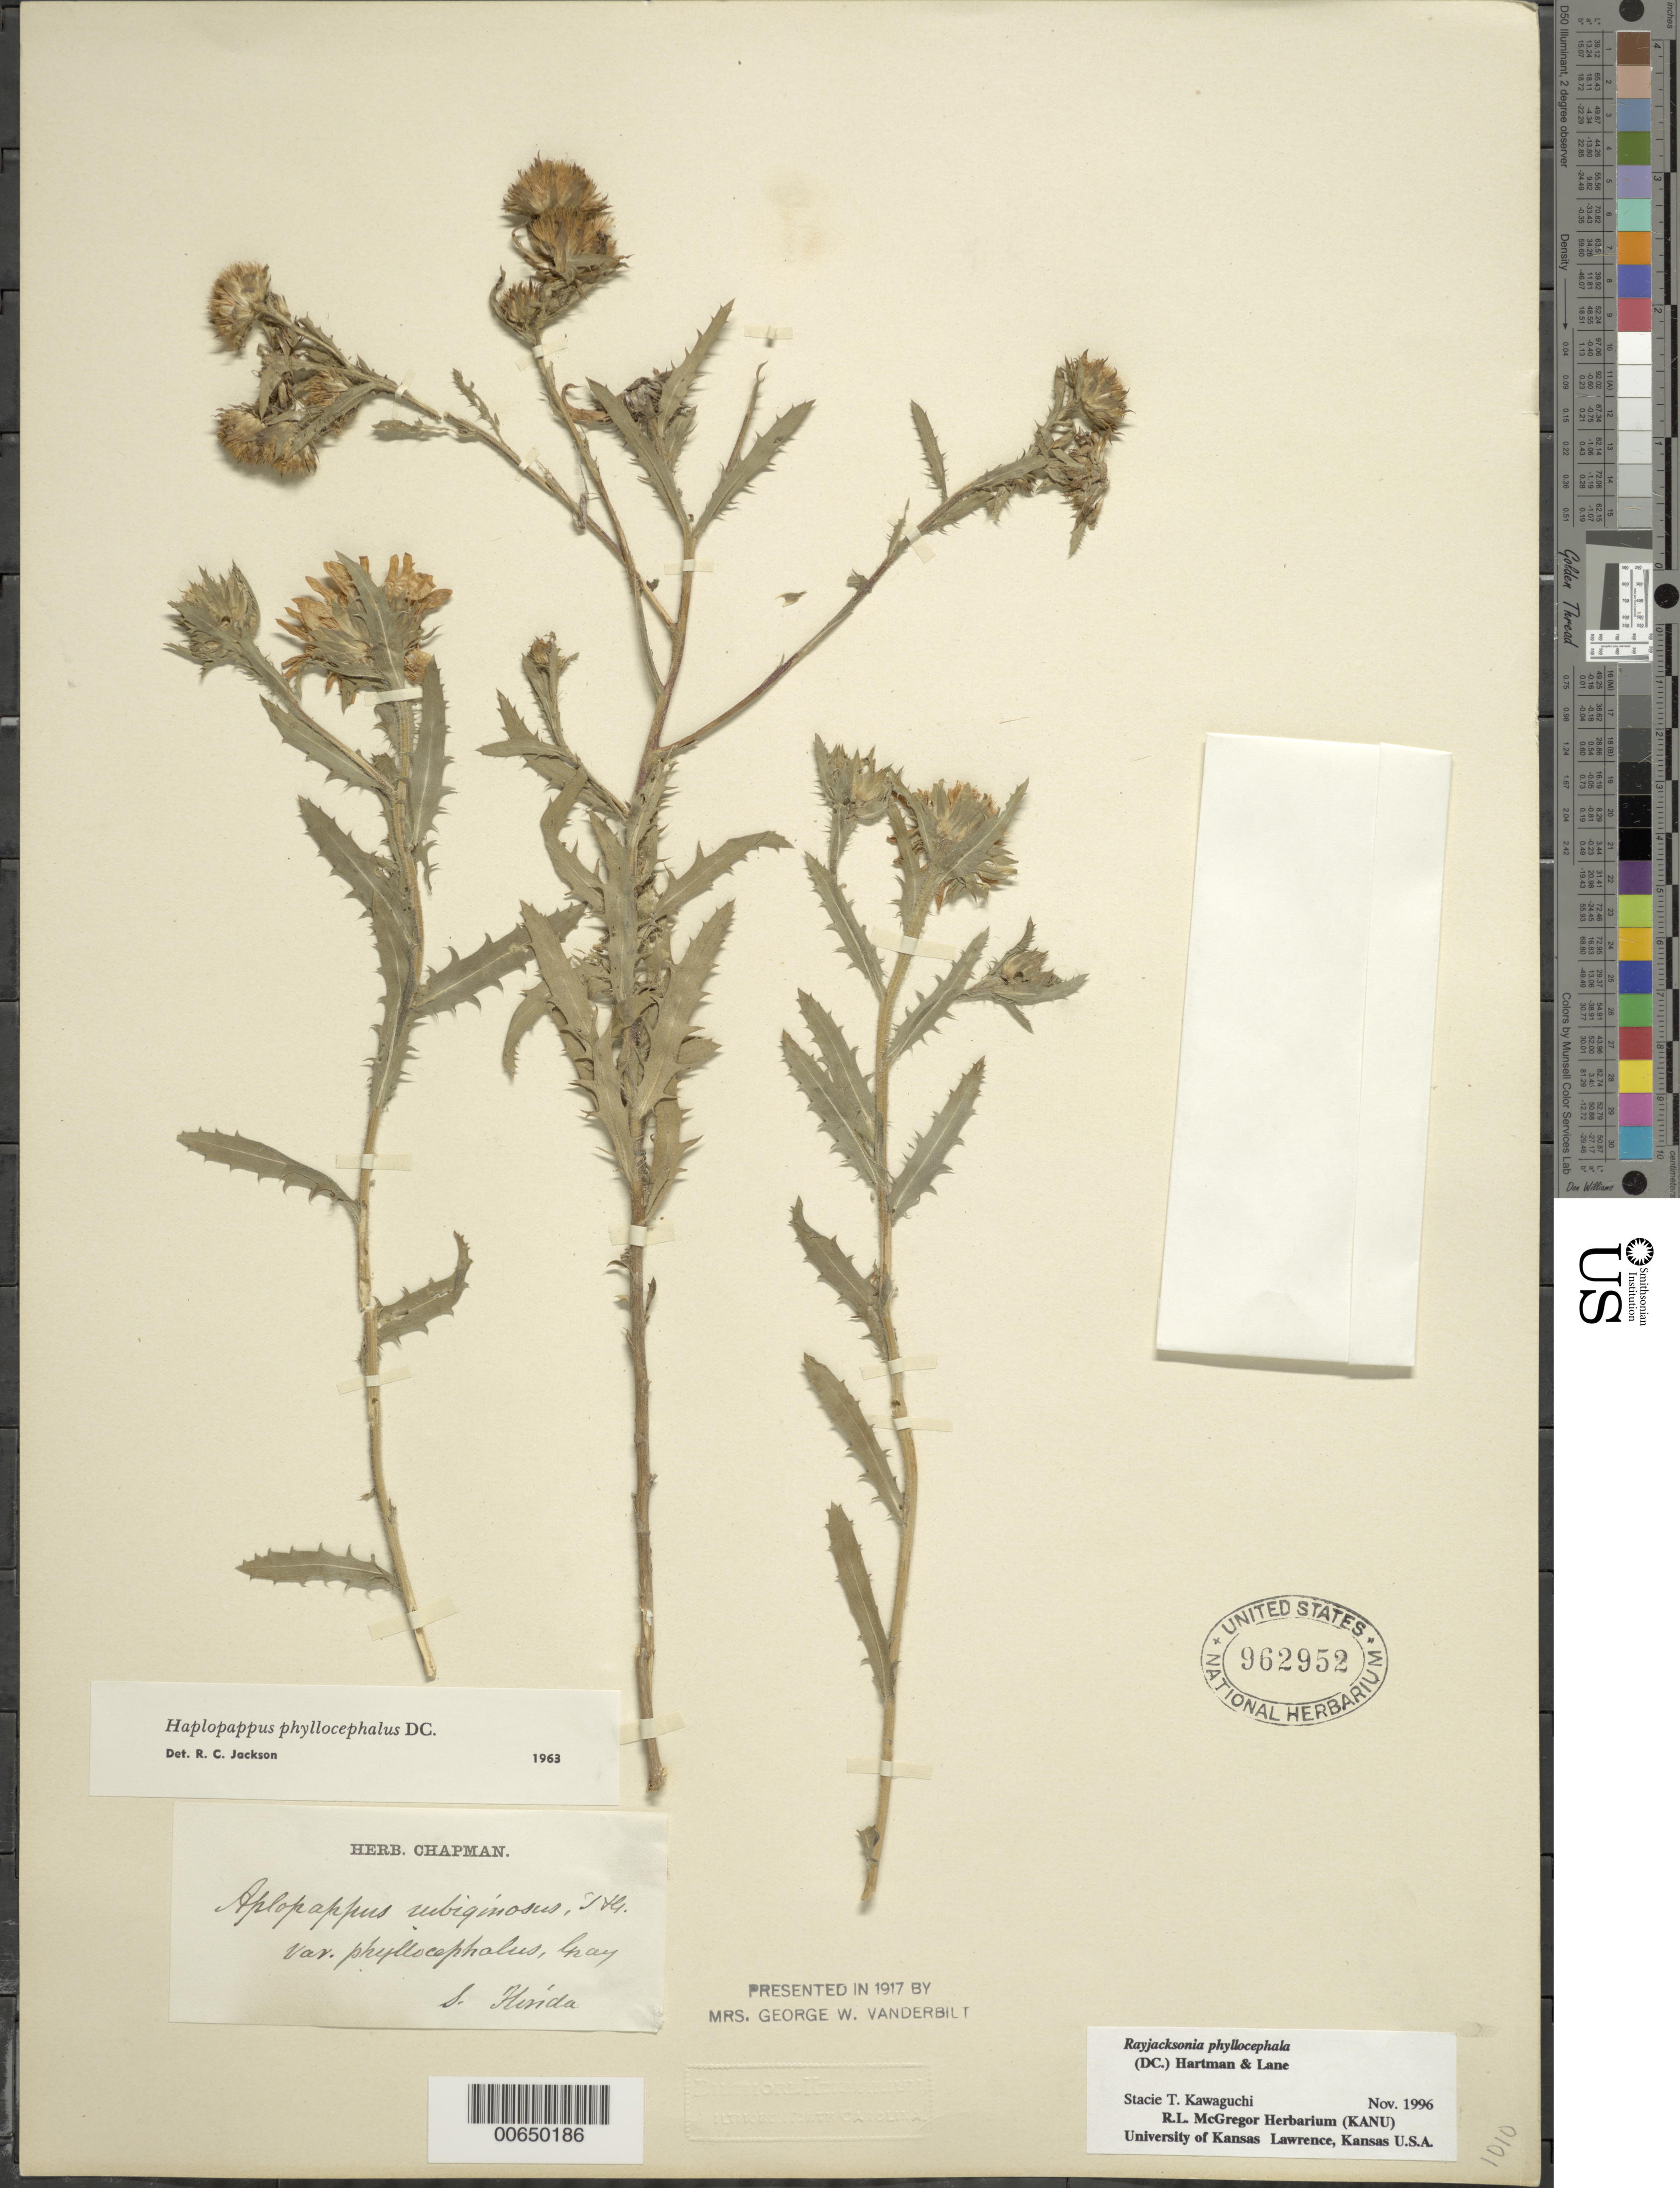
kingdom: Plantae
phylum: Tracheophyta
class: Magnoliopsida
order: Asterales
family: Asteraceae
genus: Rayjacksonia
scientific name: Rayjacksonia phyllocephala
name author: (DC.) R.L. Hartm. & M.A. Lane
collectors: A. W. Chapman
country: United States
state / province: Florida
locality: S Florida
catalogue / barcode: US 962952